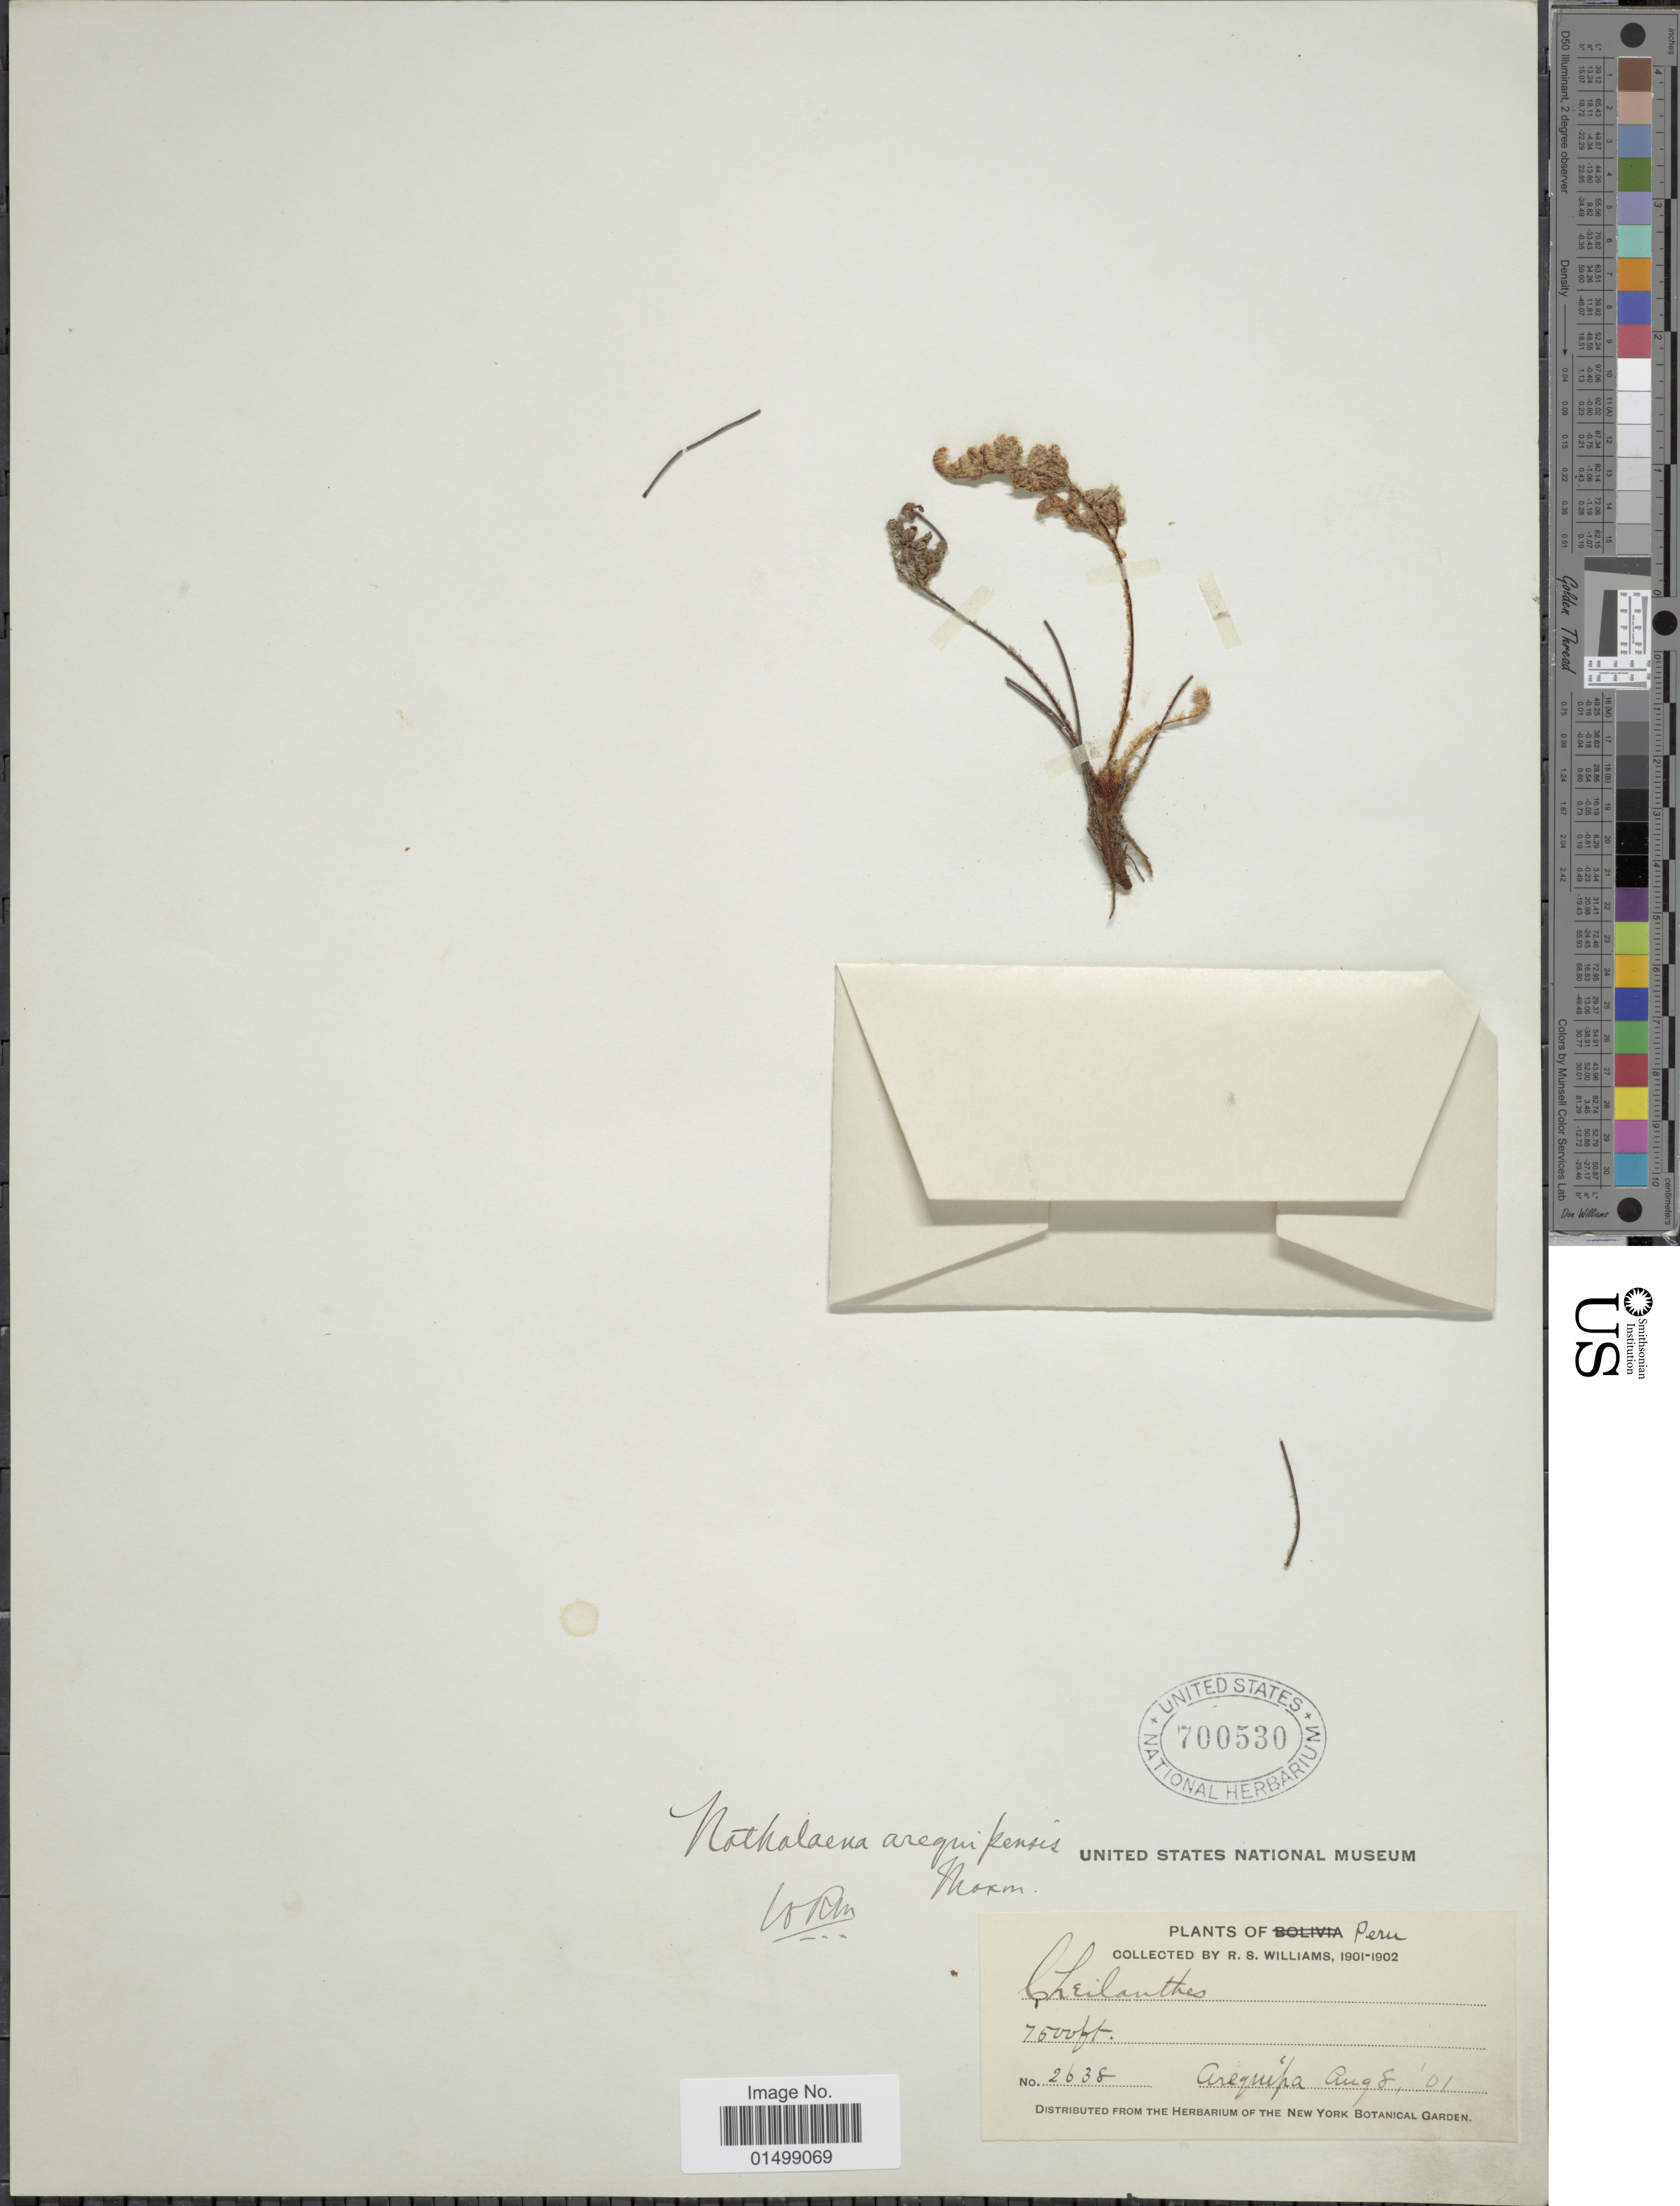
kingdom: Plantae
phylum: Tracheophyta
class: Polypodiopsida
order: Polypodiales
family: Pteridaceae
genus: Cheilanthes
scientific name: Cheilanthes arequipensis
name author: (Maxon) R.M. Tryon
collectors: R. S. Williams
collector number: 2638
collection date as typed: Aug 8, '01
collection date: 1901-08-08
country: Peru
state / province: Arequipa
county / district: Arequipa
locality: Arequipa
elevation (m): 2286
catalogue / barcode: US 700530